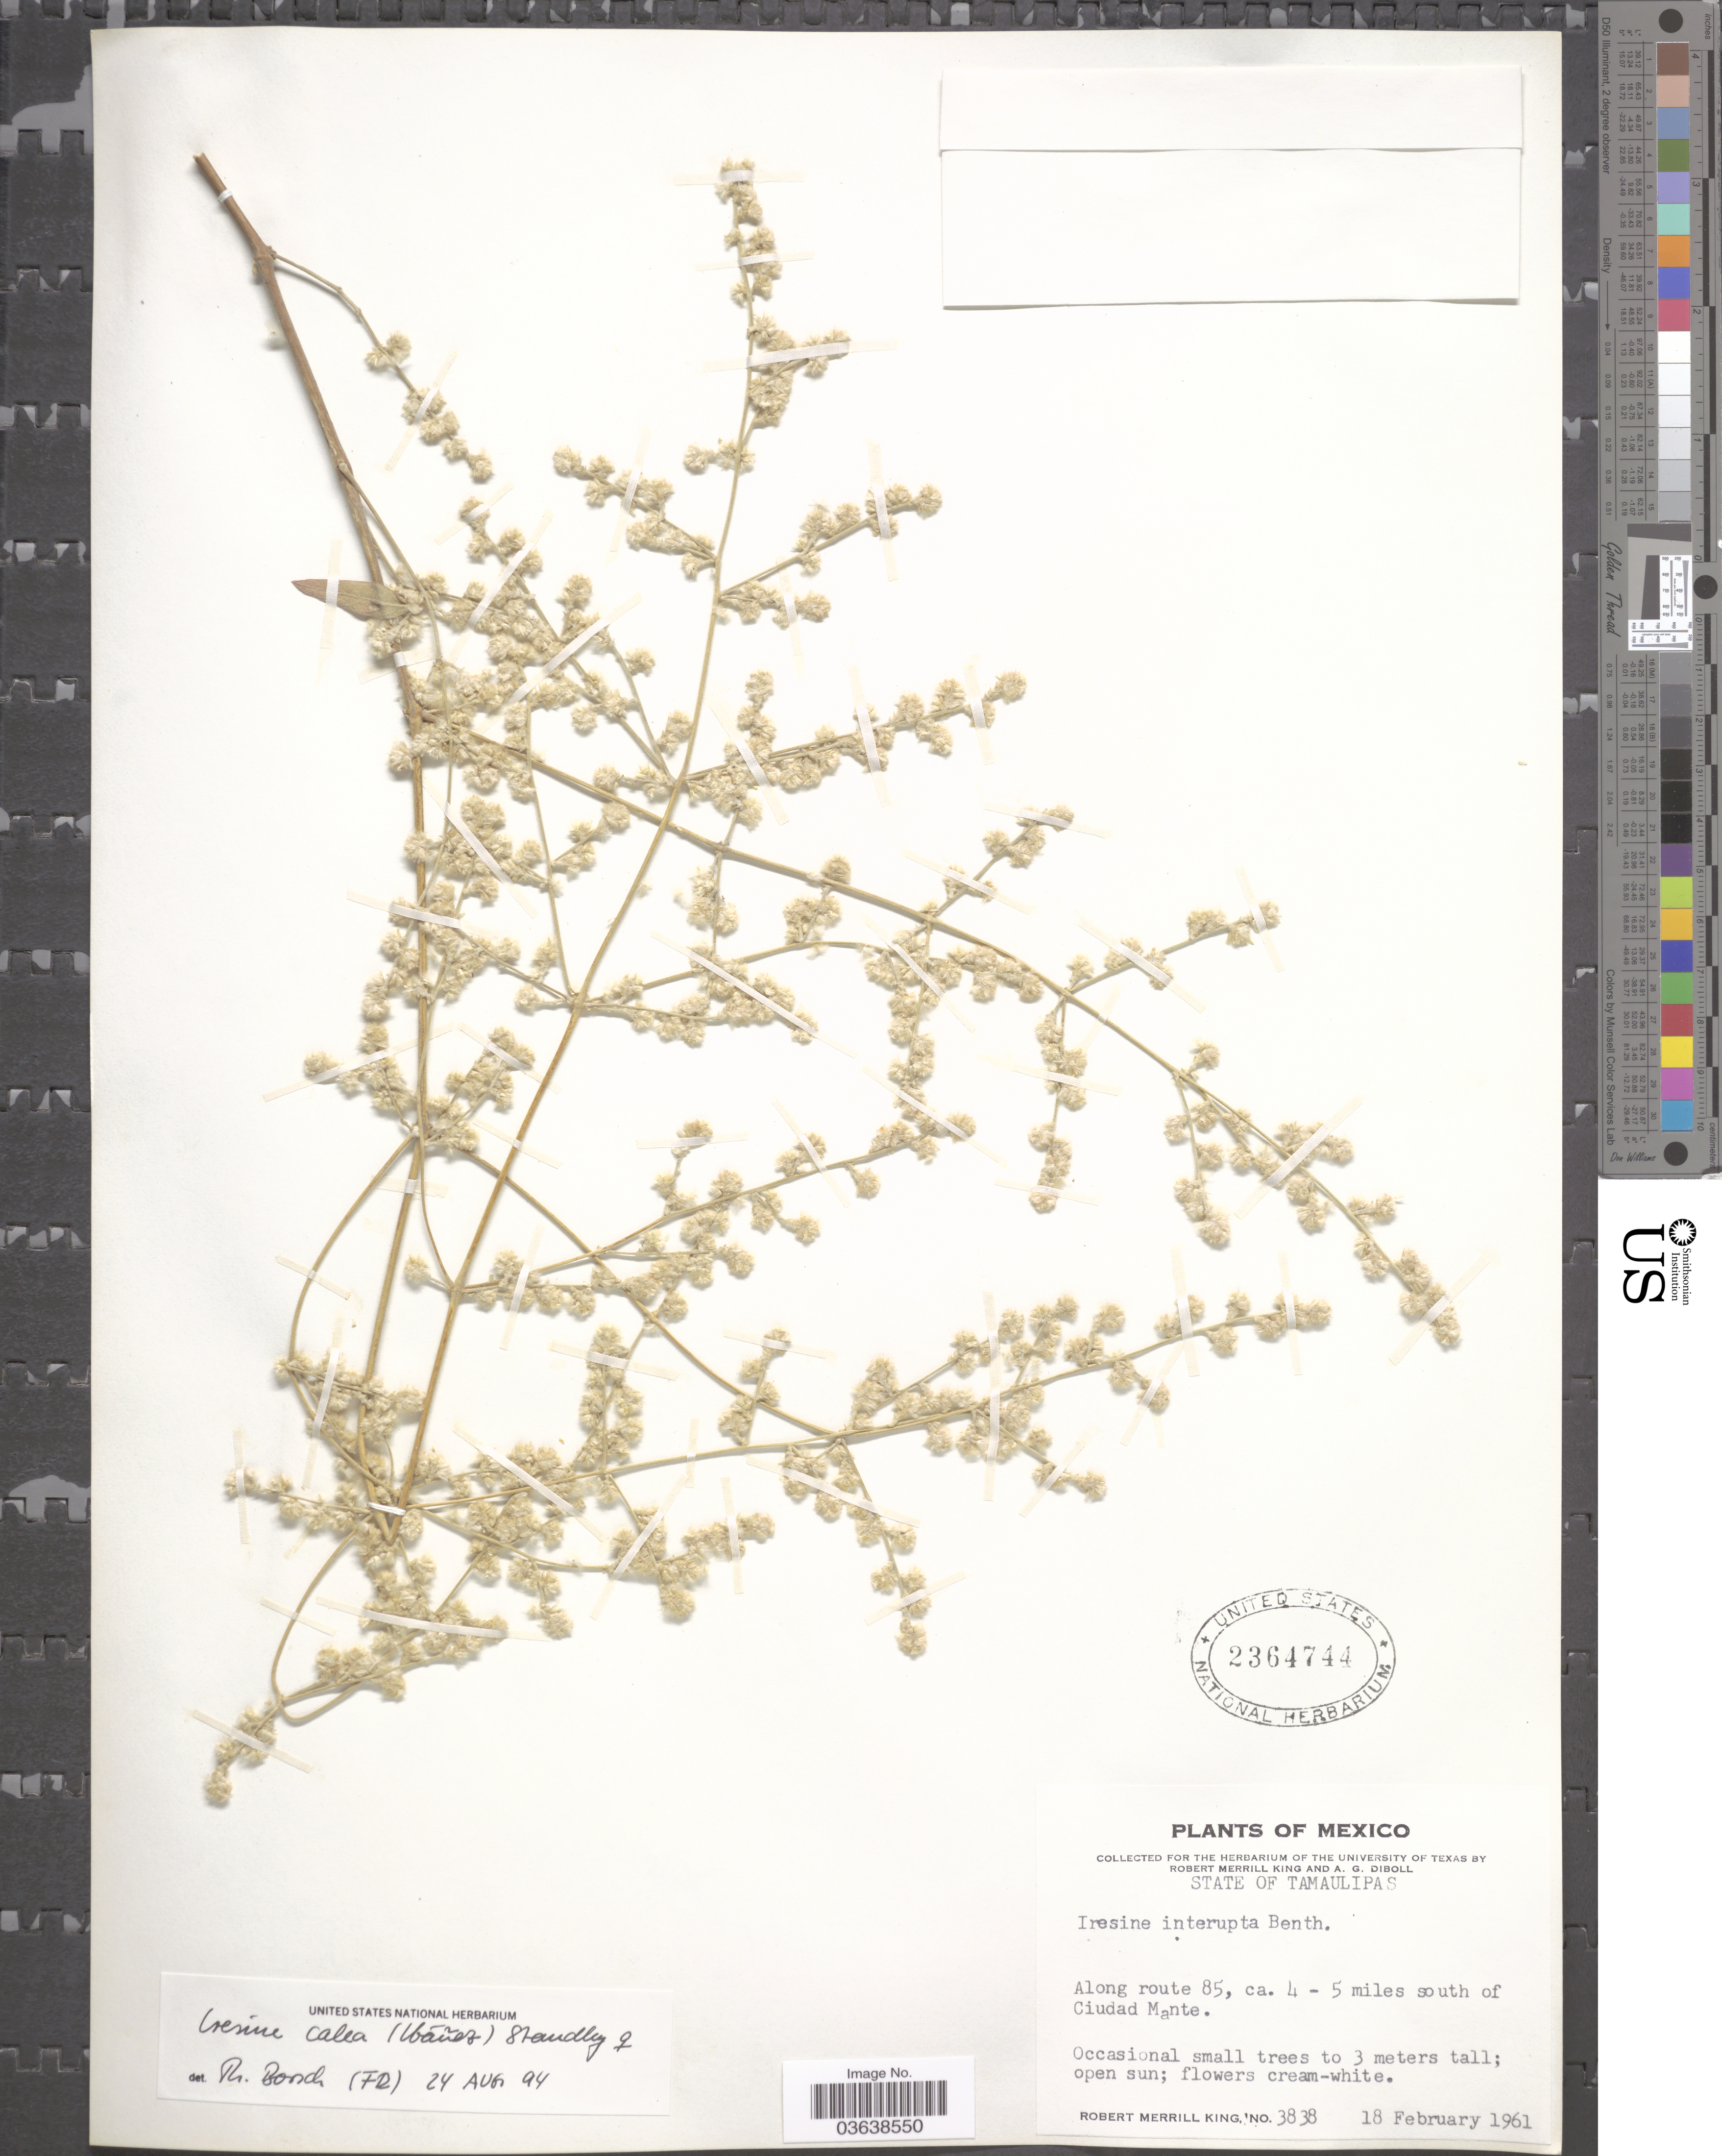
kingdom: Plantae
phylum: Tracheophyta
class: Magnoliopsida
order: Caryophyllales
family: Amaranthaceae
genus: Iresine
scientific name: Iresine calea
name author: (Ibáñez) Standl.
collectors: R. M. King & A. Diboll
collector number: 3838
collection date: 1961-02-18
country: Mexico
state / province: Tamaulipas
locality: Along route 85, ca. 4-5 miles south of Ciudad Mante.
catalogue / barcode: US 2364744